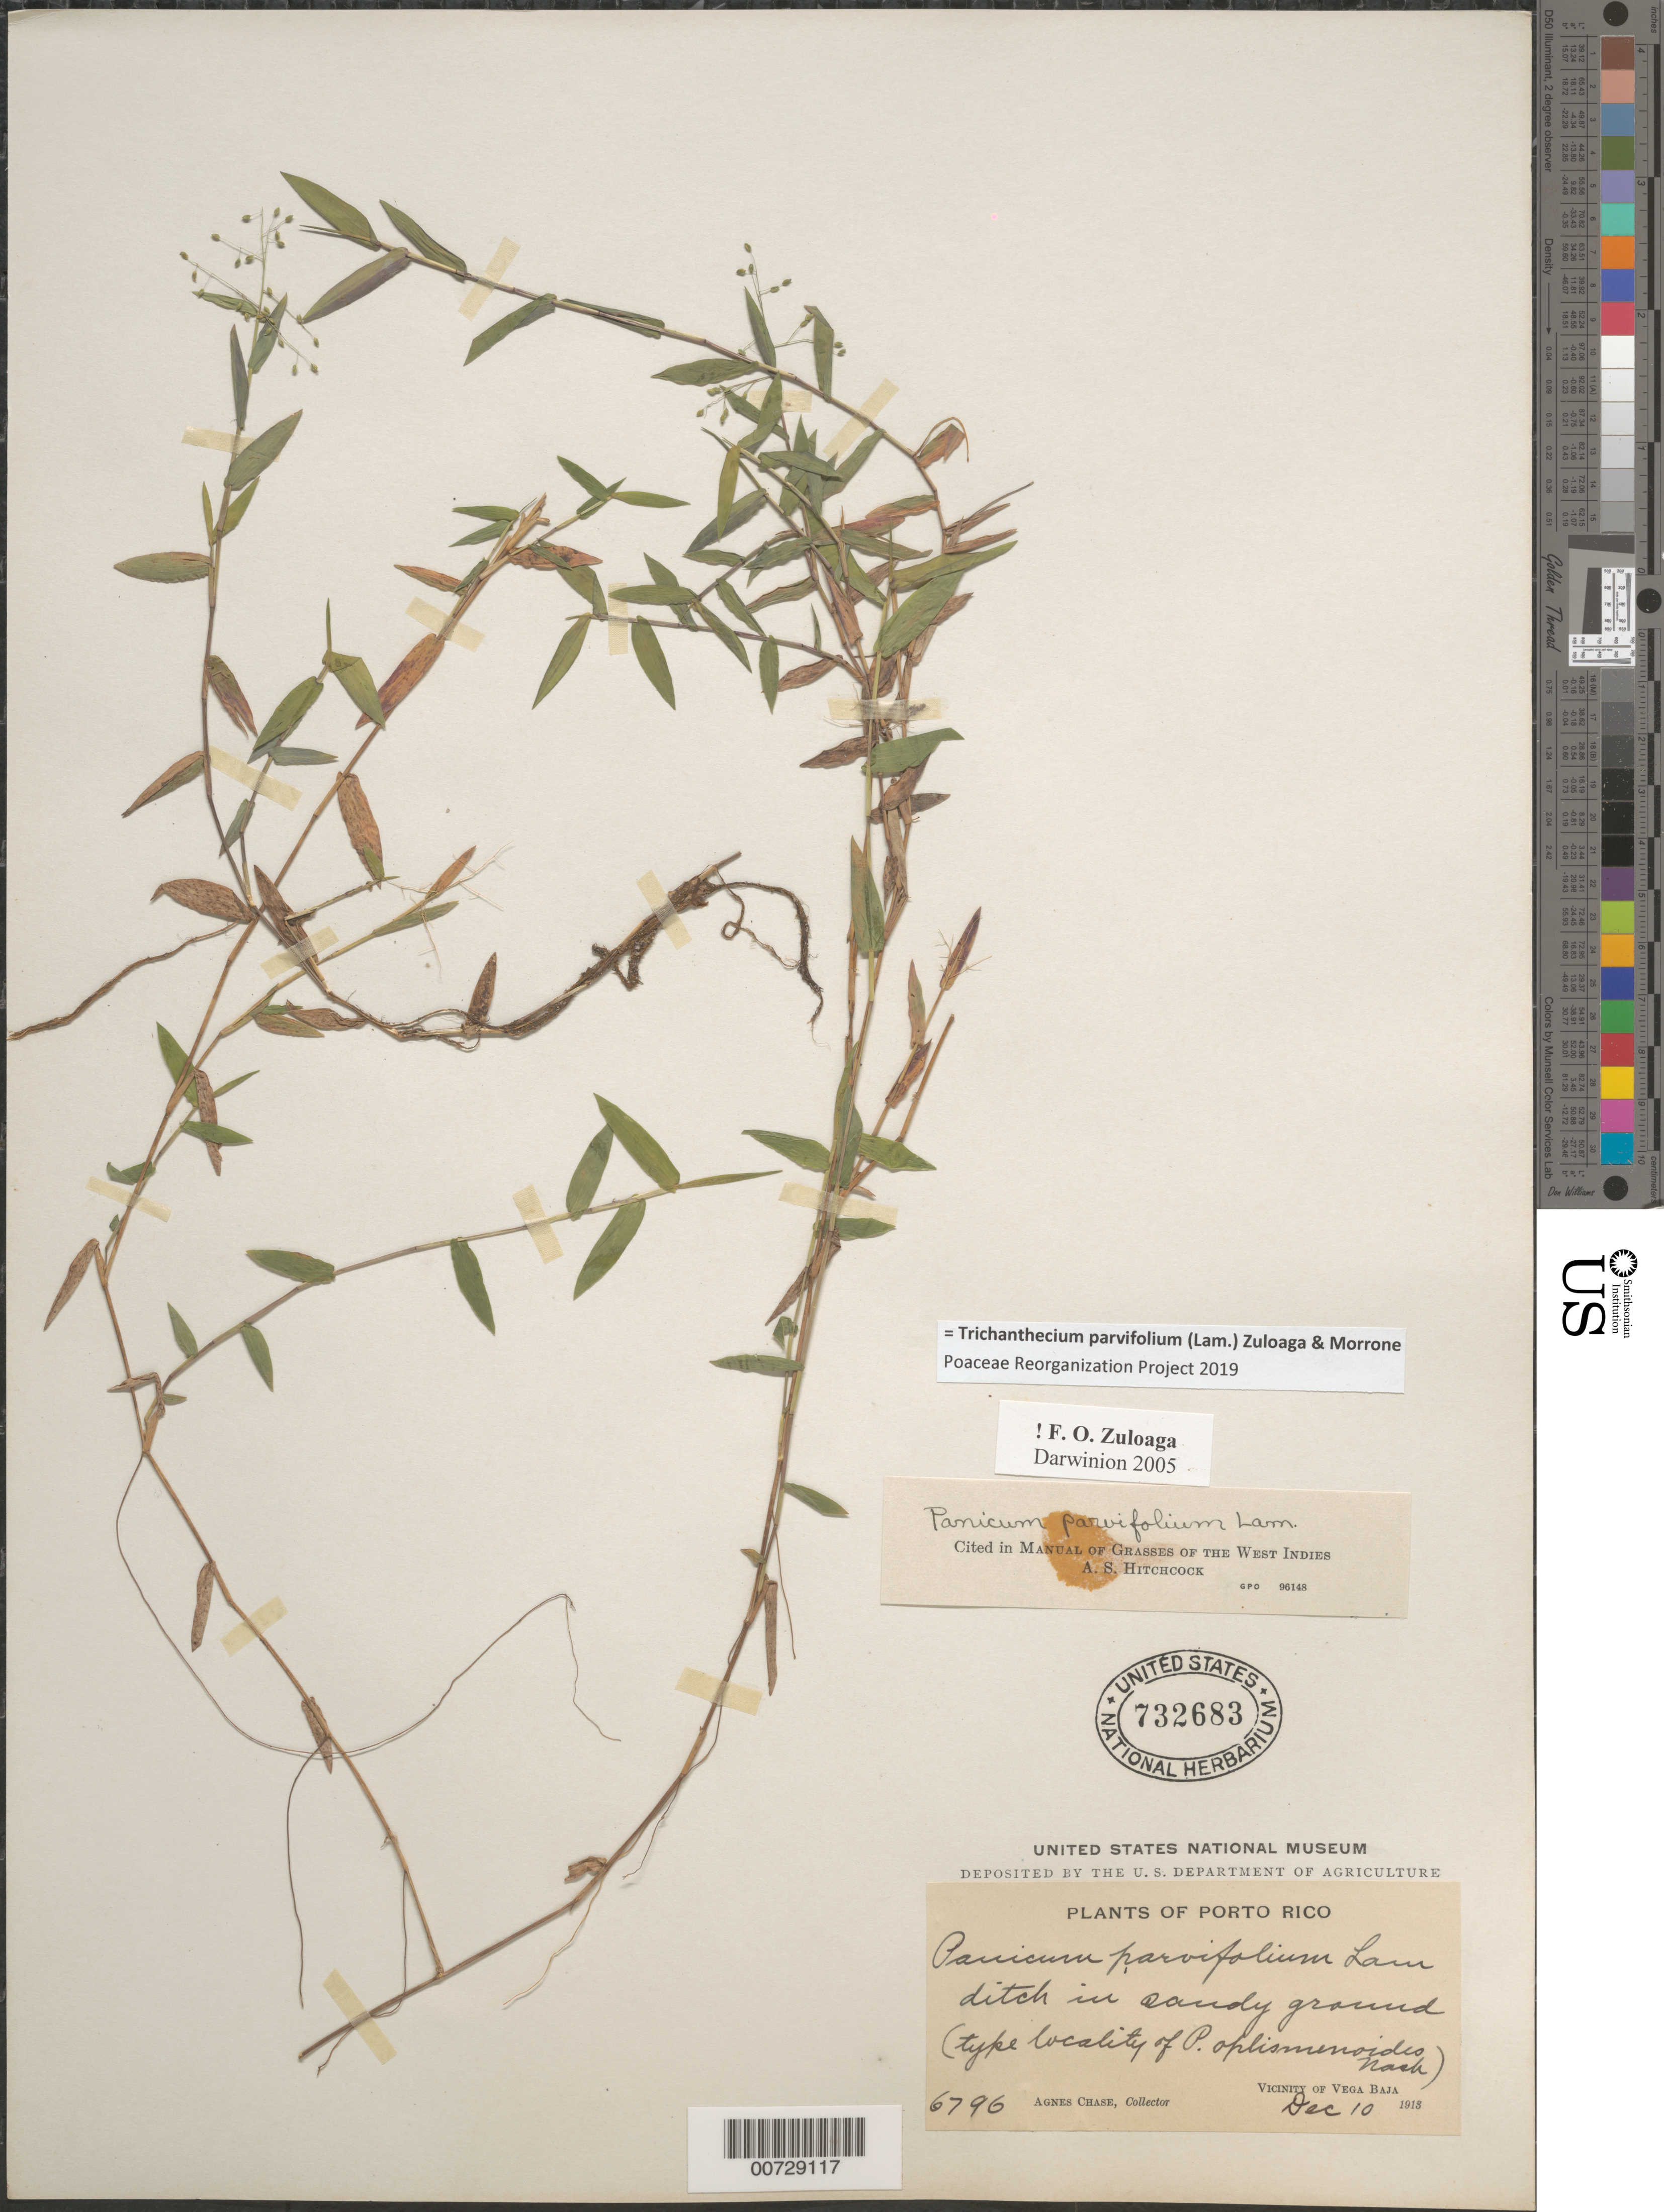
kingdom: Plantae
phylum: Tracheophyta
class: Liliopsida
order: Poales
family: Poaceae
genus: Panicum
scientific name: Panicum parvifolium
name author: Lam.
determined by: Hitchcock, Albert S.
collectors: A. Chase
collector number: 6796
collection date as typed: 10 Dec 1913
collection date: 1913-12-10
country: Puerto Rico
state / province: Vega Baja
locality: Vega Baja, vic of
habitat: Ditch in sandy ground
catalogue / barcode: US 732683